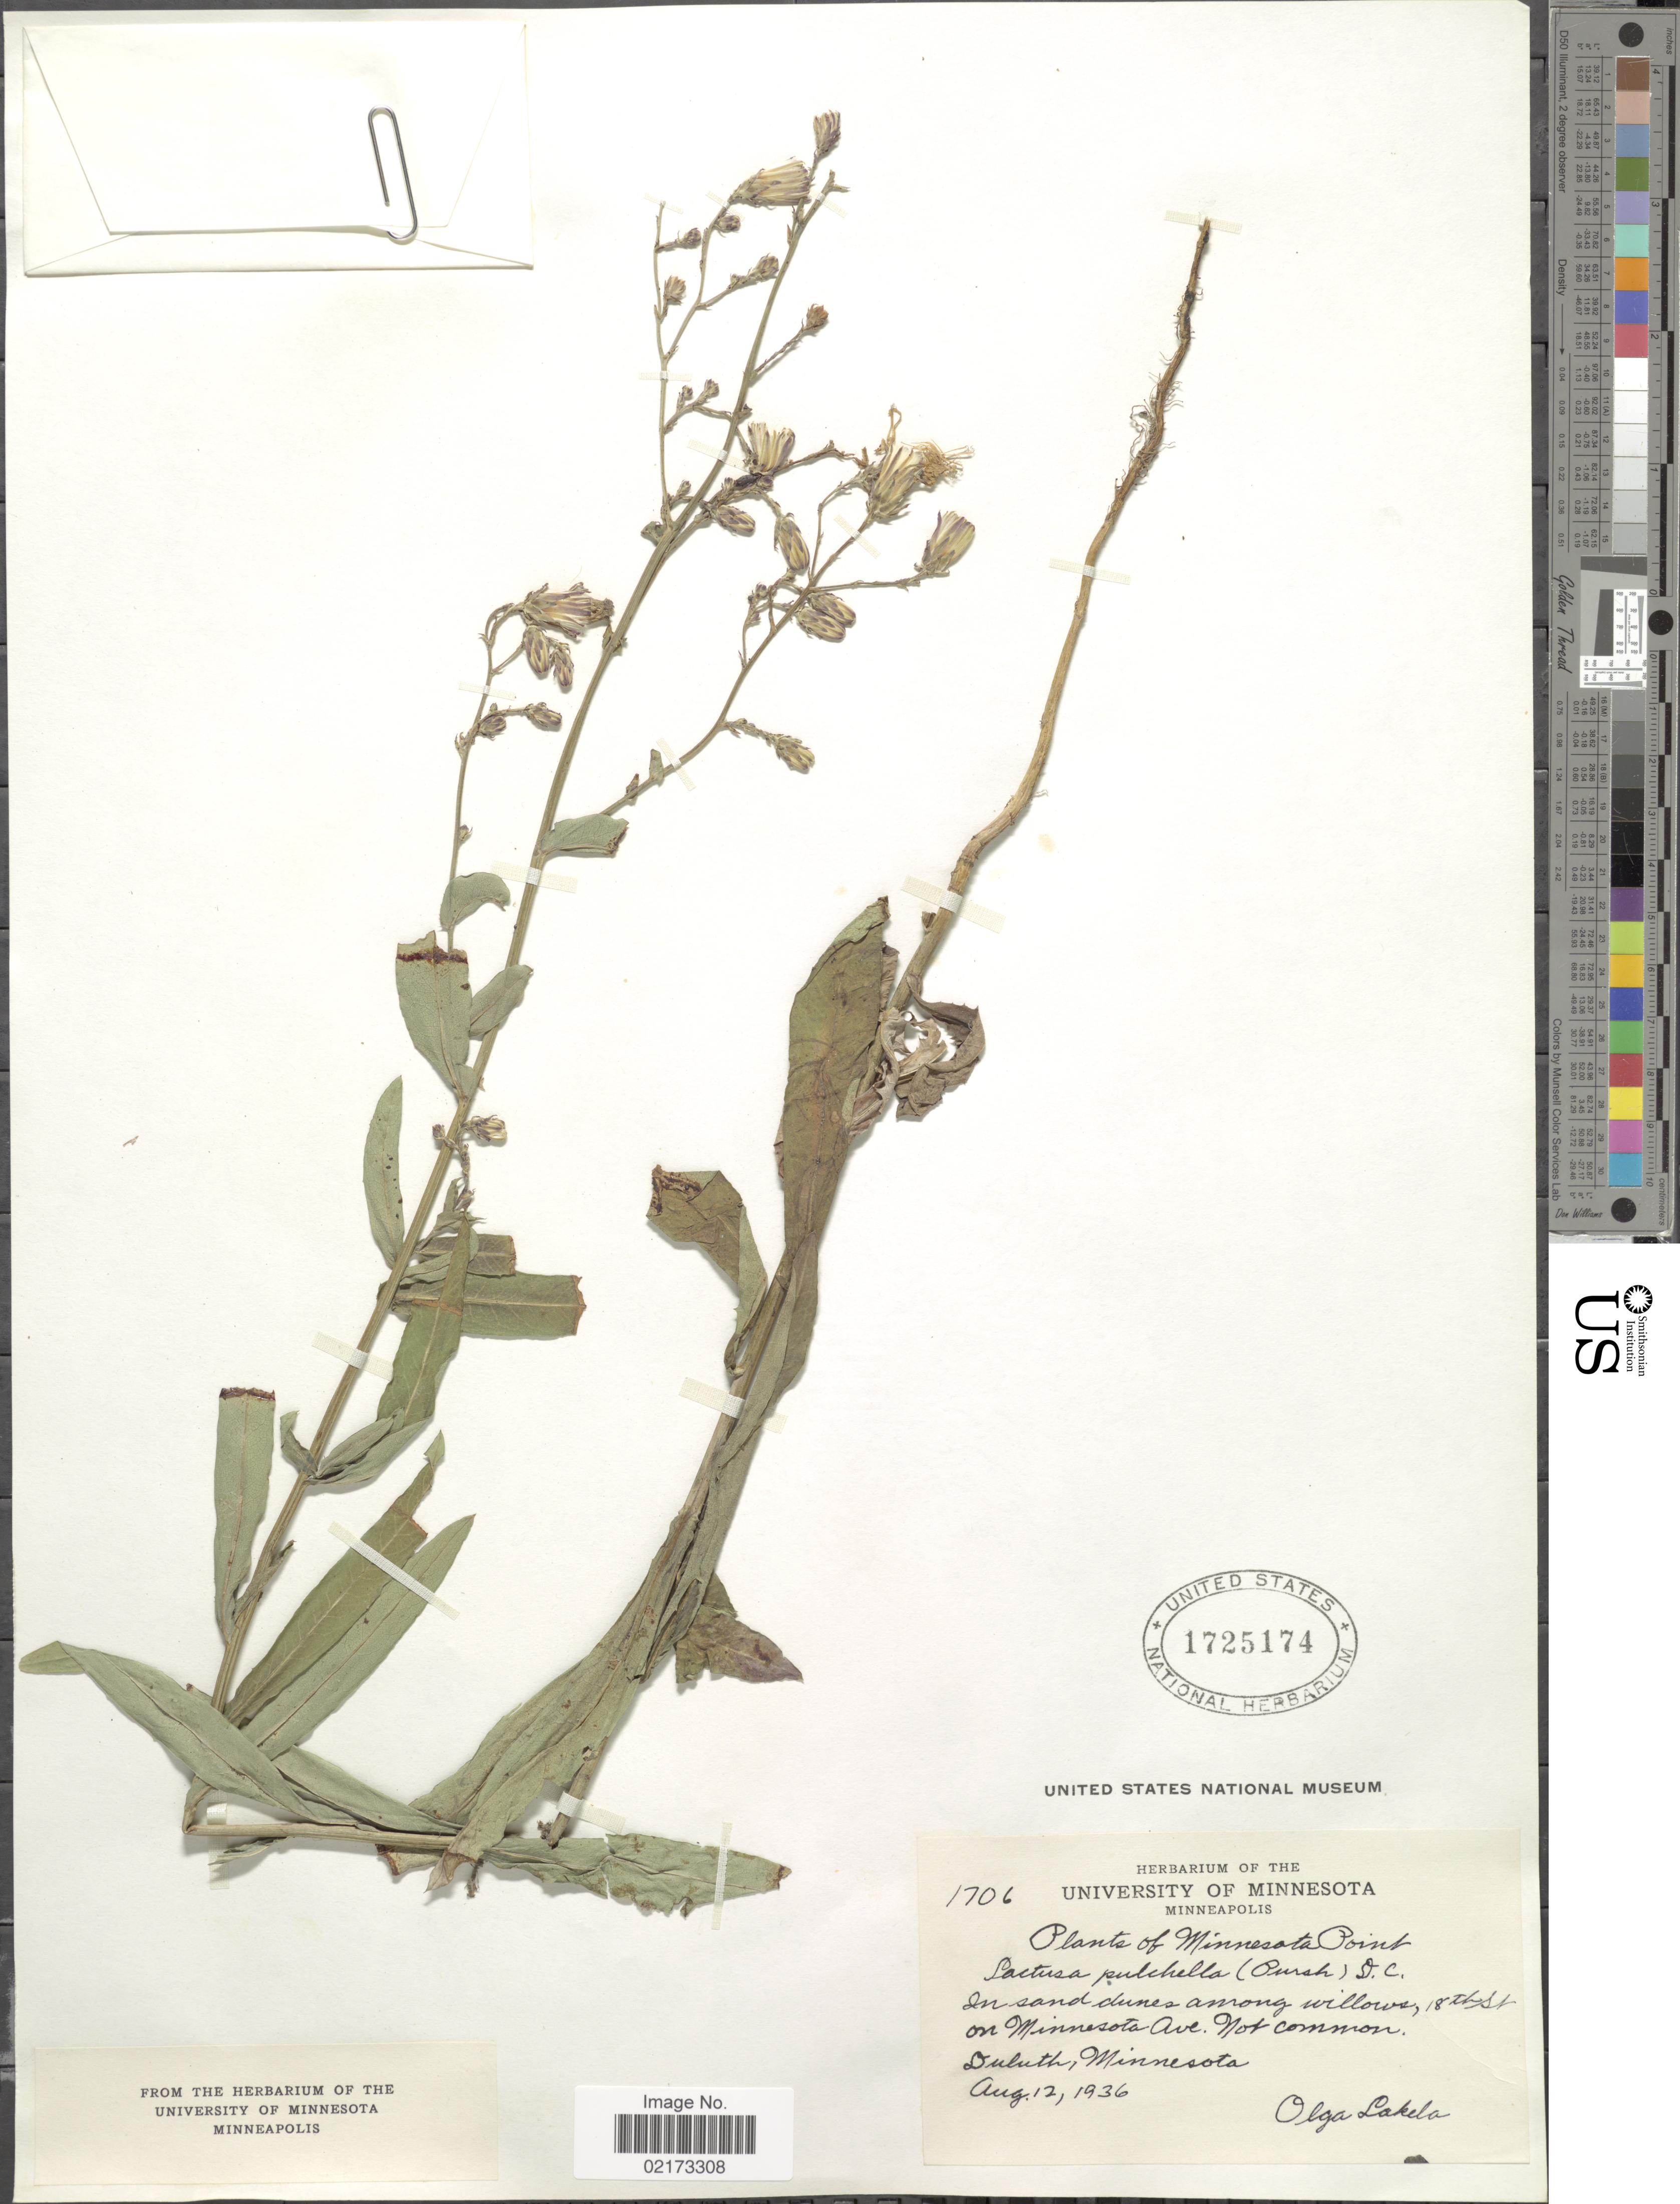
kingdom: Plantae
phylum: Tracheophyta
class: Magnoliopsida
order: Asterales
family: Asteraceae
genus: Lactuca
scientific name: Lactuca tatarica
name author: (L.) C.A. Mey.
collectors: O. K. Lakela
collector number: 1706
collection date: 1936-08-12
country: United States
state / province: Minnesota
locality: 18th St. on Minnesota Ave, Duluth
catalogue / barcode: US 1725174